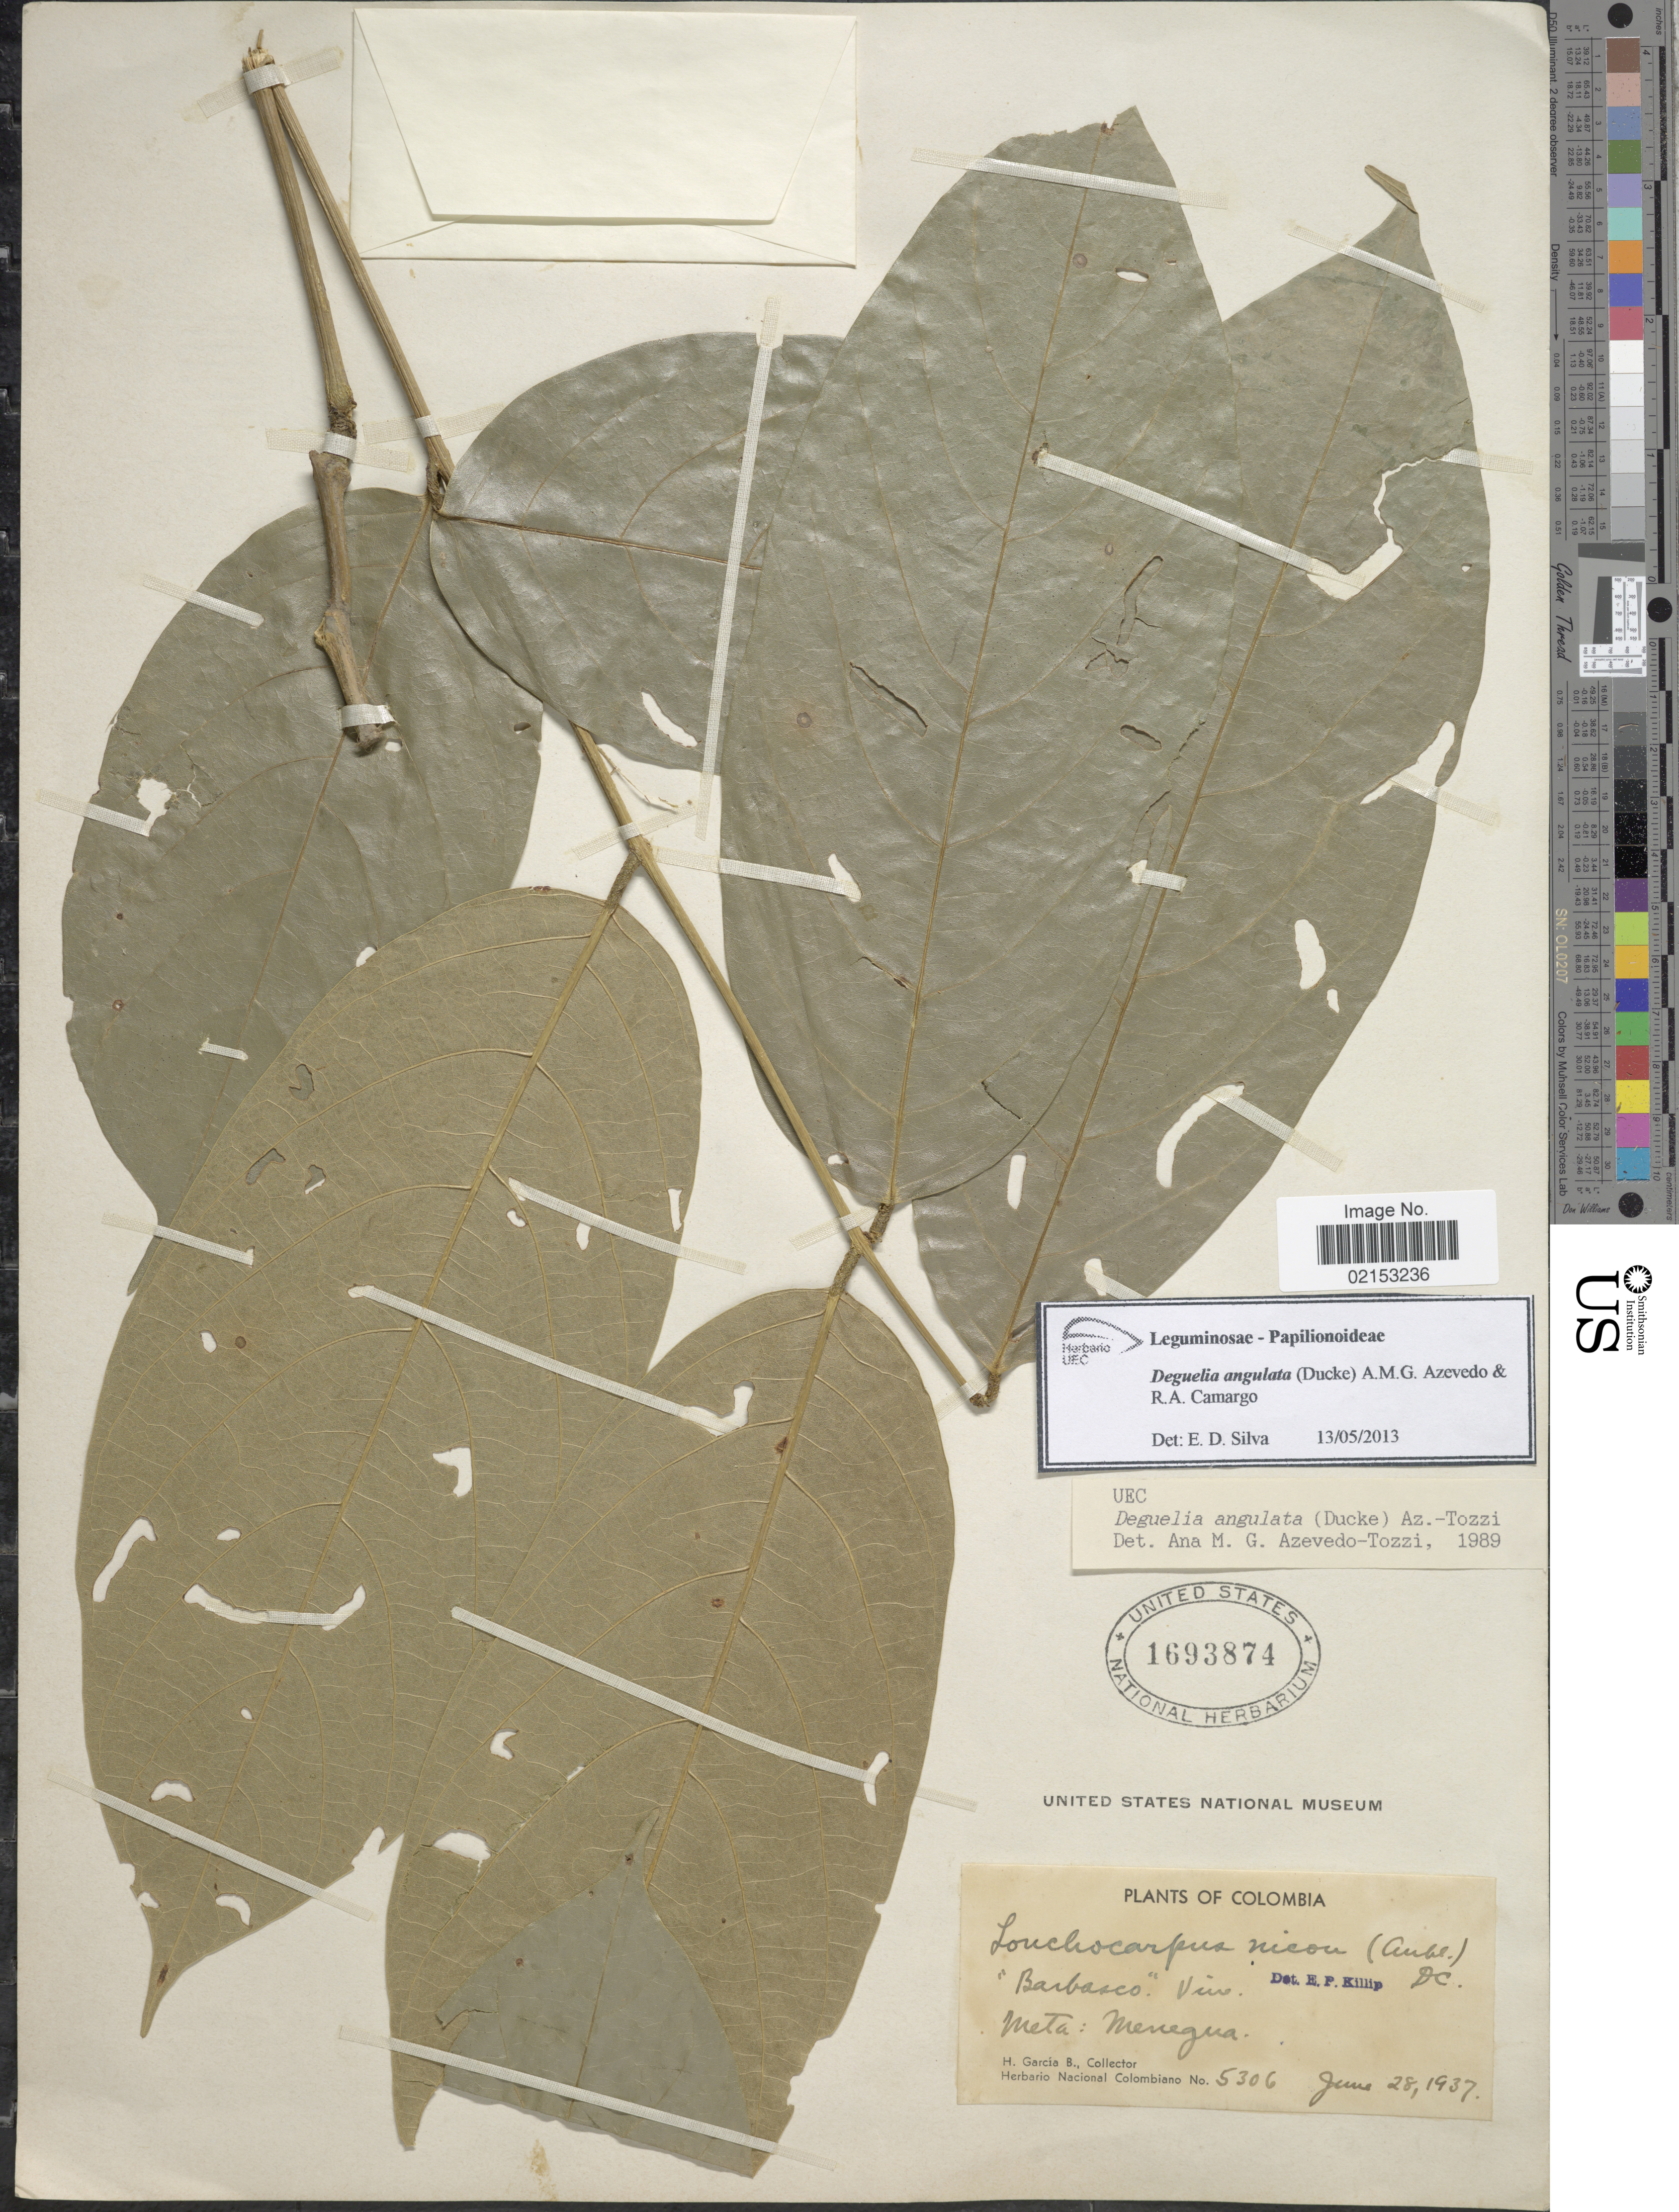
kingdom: Plantae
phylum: Tracheophyta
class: Magnoliopsida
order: Fabales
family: Fabaceae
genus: Deguelia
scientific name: Deguelia angulata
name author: (Ducke) A.M.G. Azevedo & R.A. Camargo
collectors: H. García Barriga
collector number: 5306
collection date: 1937-06-28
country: Colombia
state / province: Meta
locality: Meta: Menegua.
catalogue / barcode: US 1693874